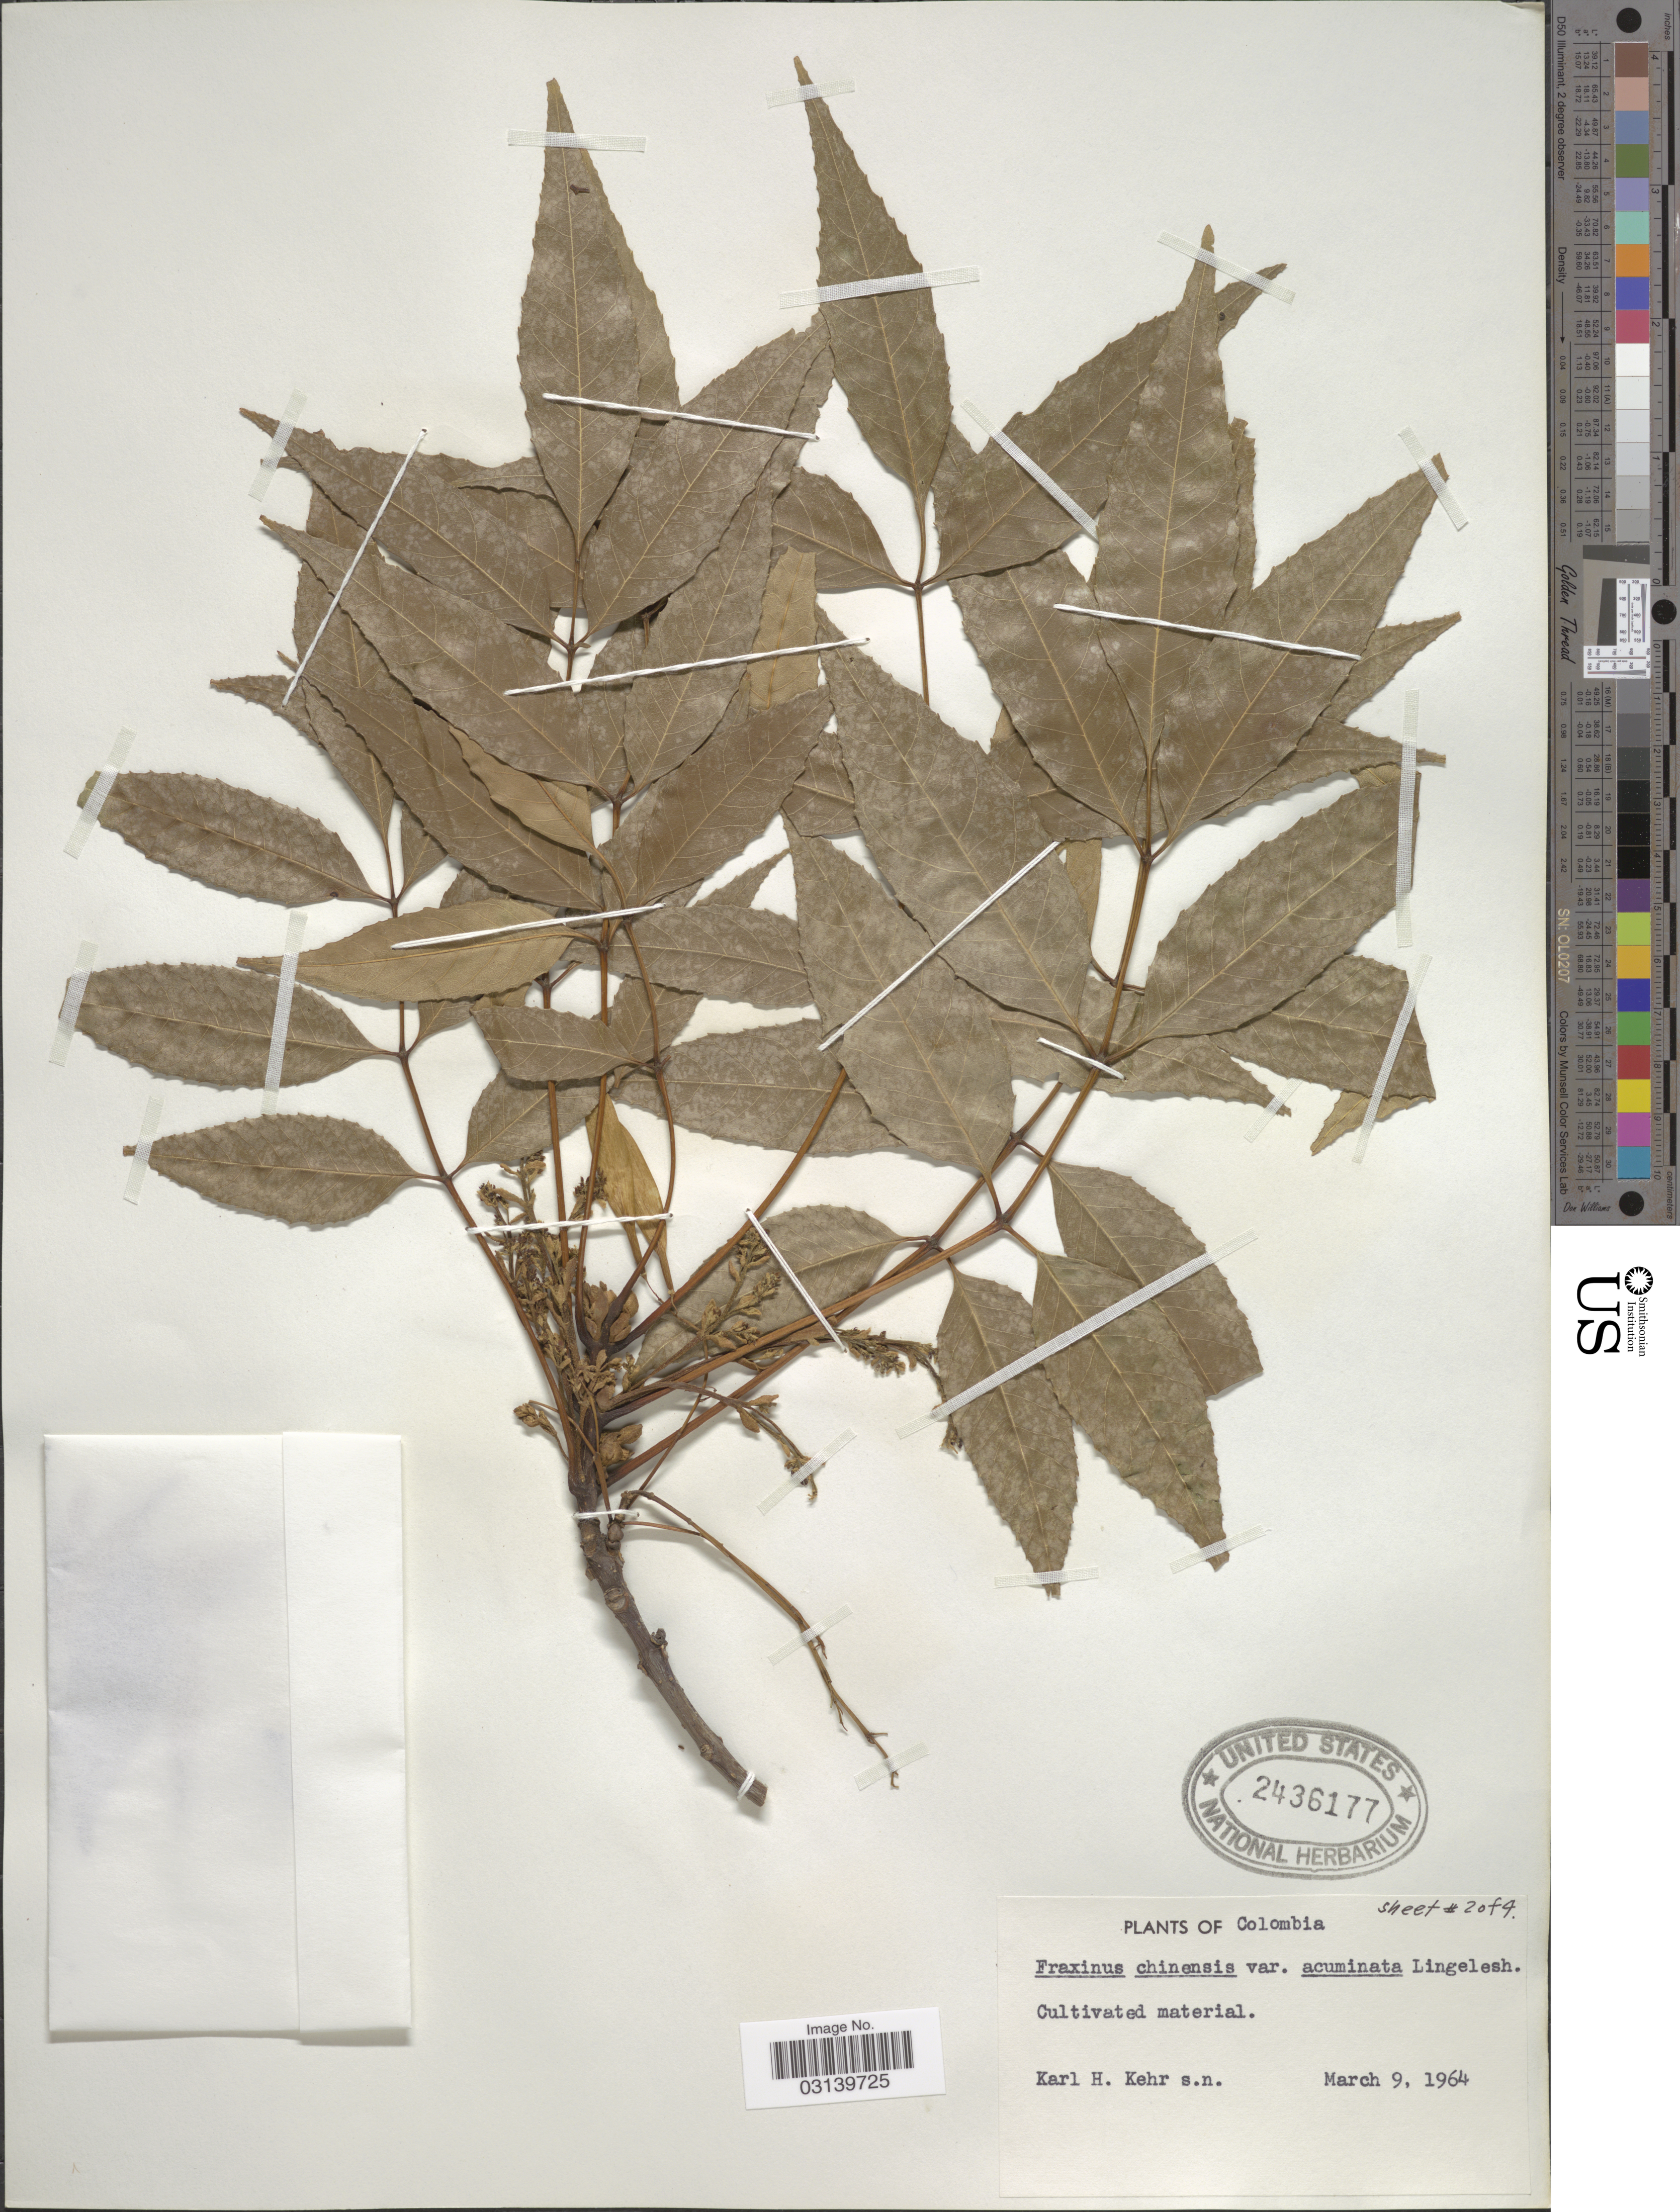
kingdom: Plantae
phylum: Tracheophyta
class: Magnoliopsida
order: Lamiales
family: Oleaceae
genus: Fraxinus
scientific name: Fraxinus chinensis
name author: Roxb.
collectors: K. Kehr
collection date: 1964-03-09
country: Colombia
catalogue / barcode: US 2436177